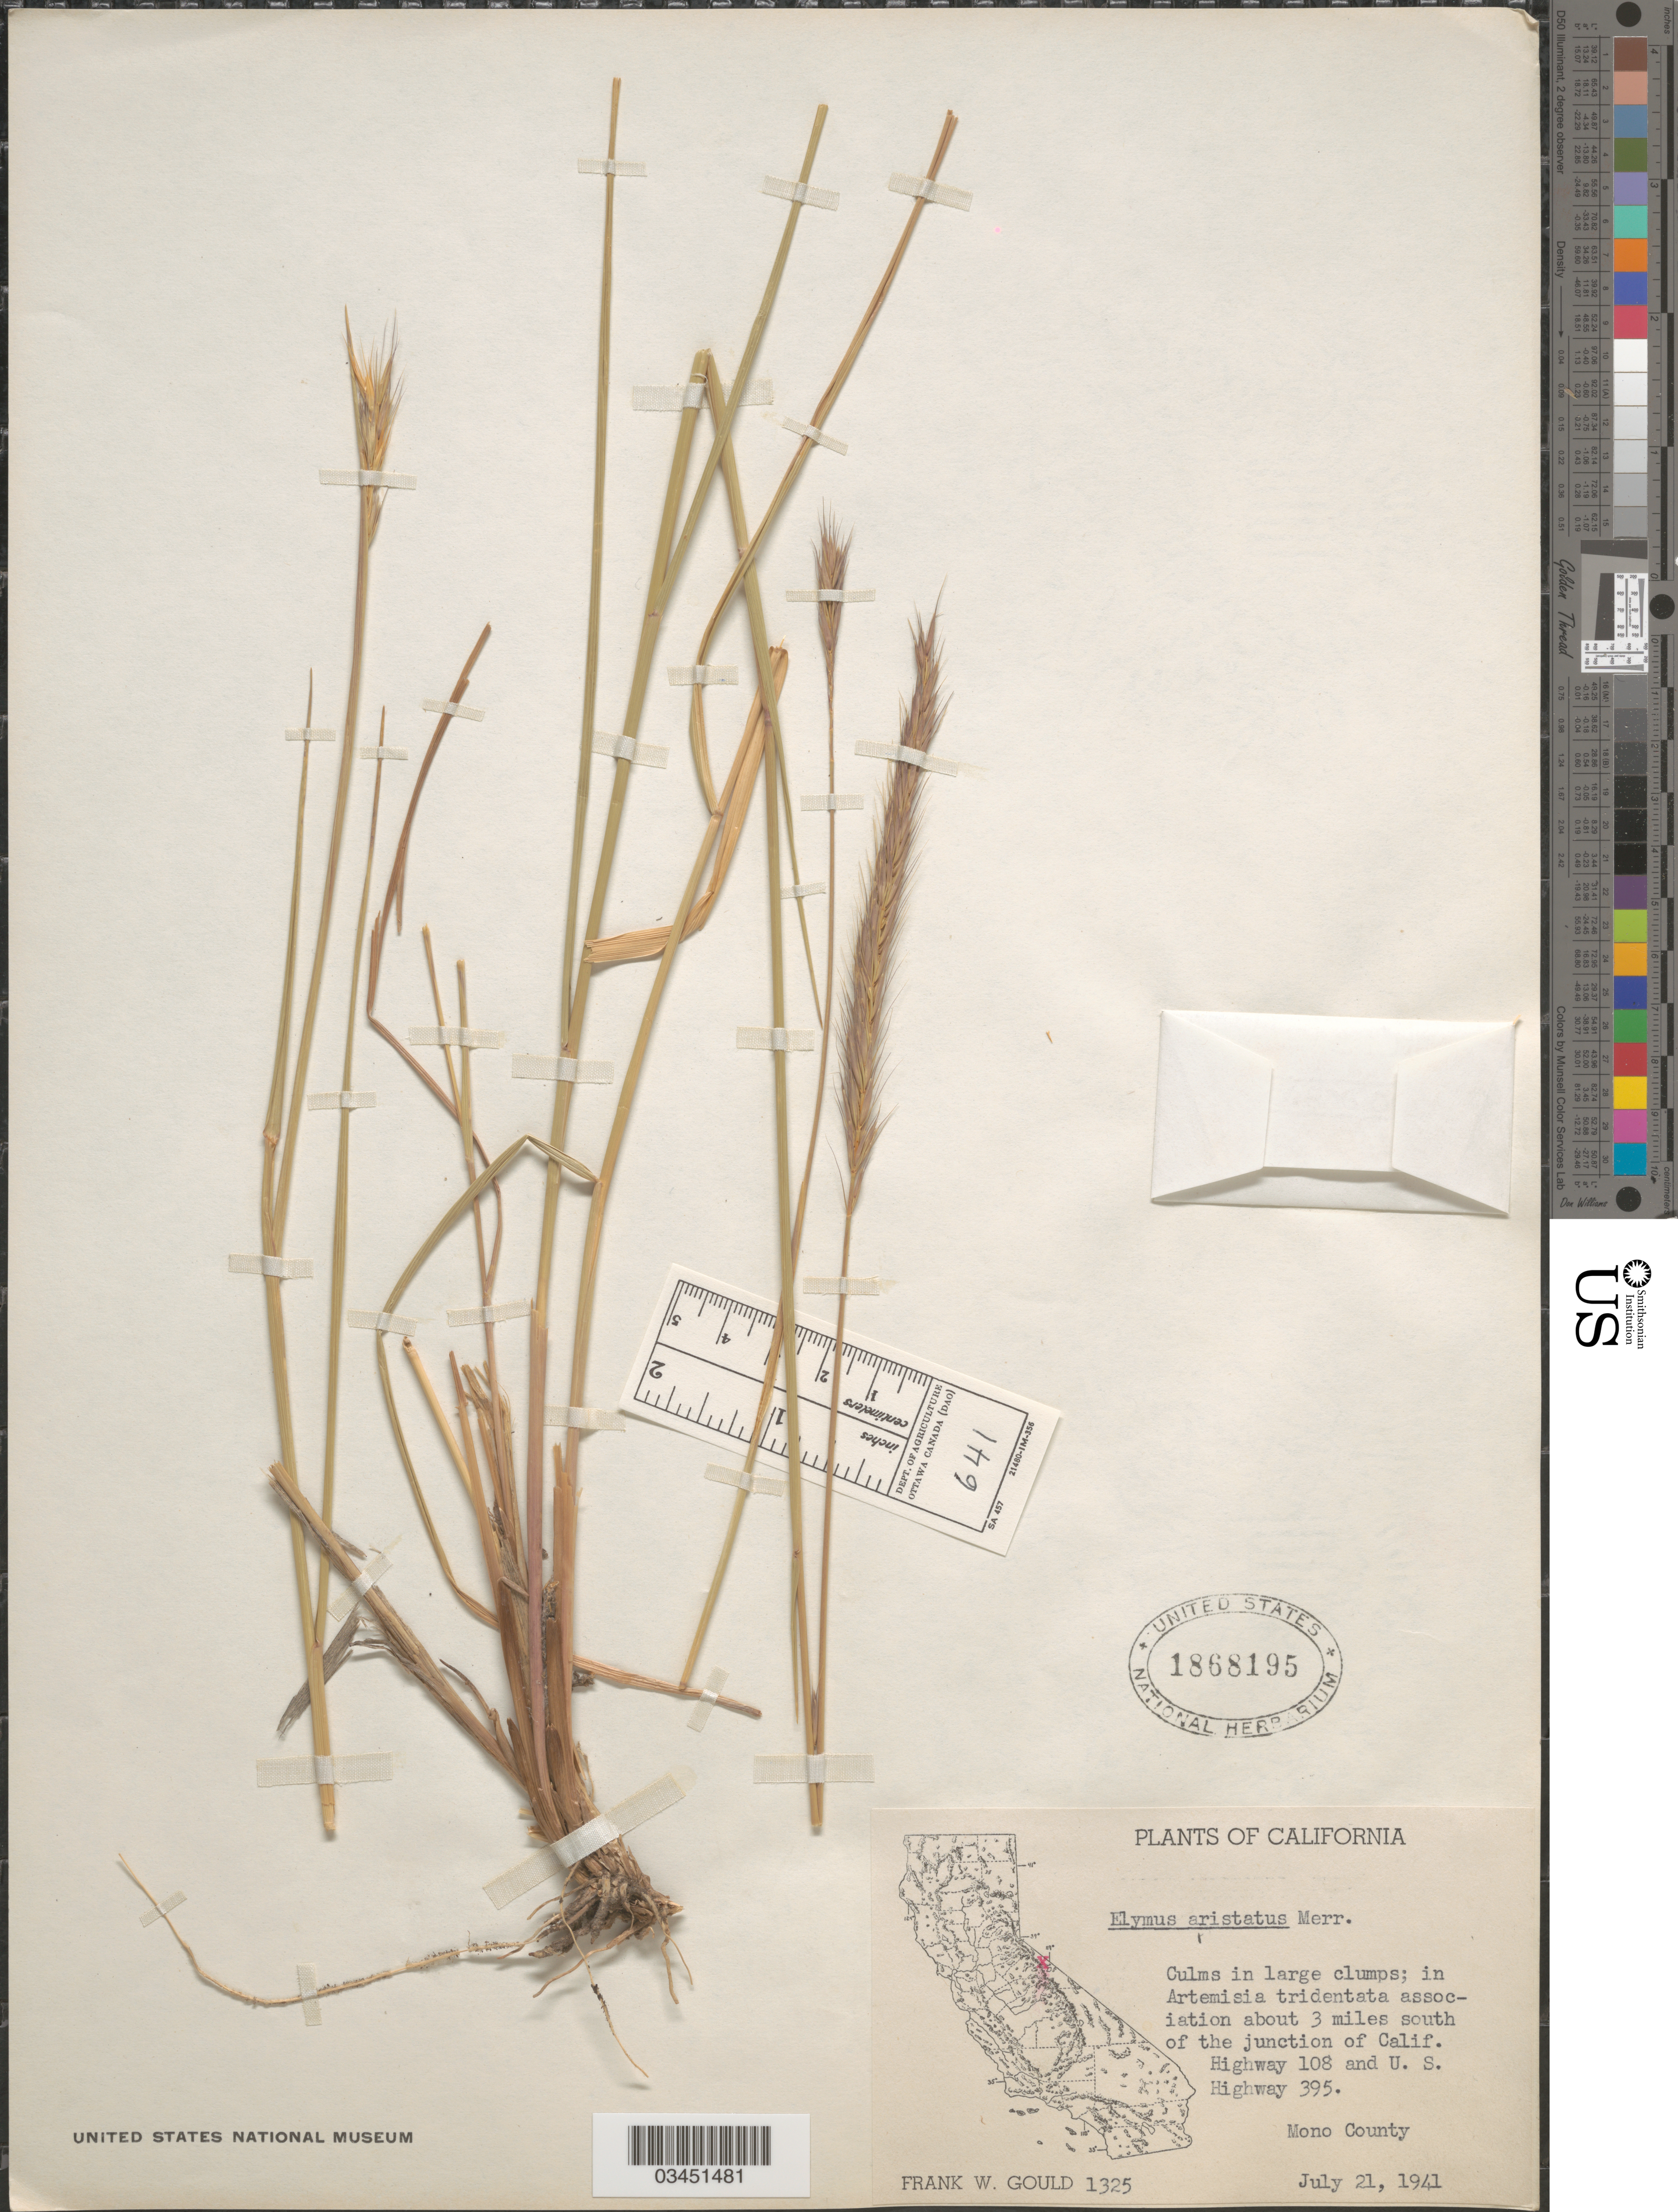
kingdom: Plantae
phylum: Tracheophyta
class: Liliopsida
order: Poales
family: Poaceae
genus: Elyleymus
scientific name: x Elyleymus aristatus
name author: (Merr.) Barkworth & Dewey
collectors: F. W. Gould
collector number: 1325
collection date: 1941-07-21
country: United States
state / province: California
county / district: Mono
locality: Culms in large clumps; in Artemisia tridentate association about 3 miles south of the junction of Calif. Highway 108 and U. S. Highway 395. Mono County.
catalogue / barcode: US 1868195